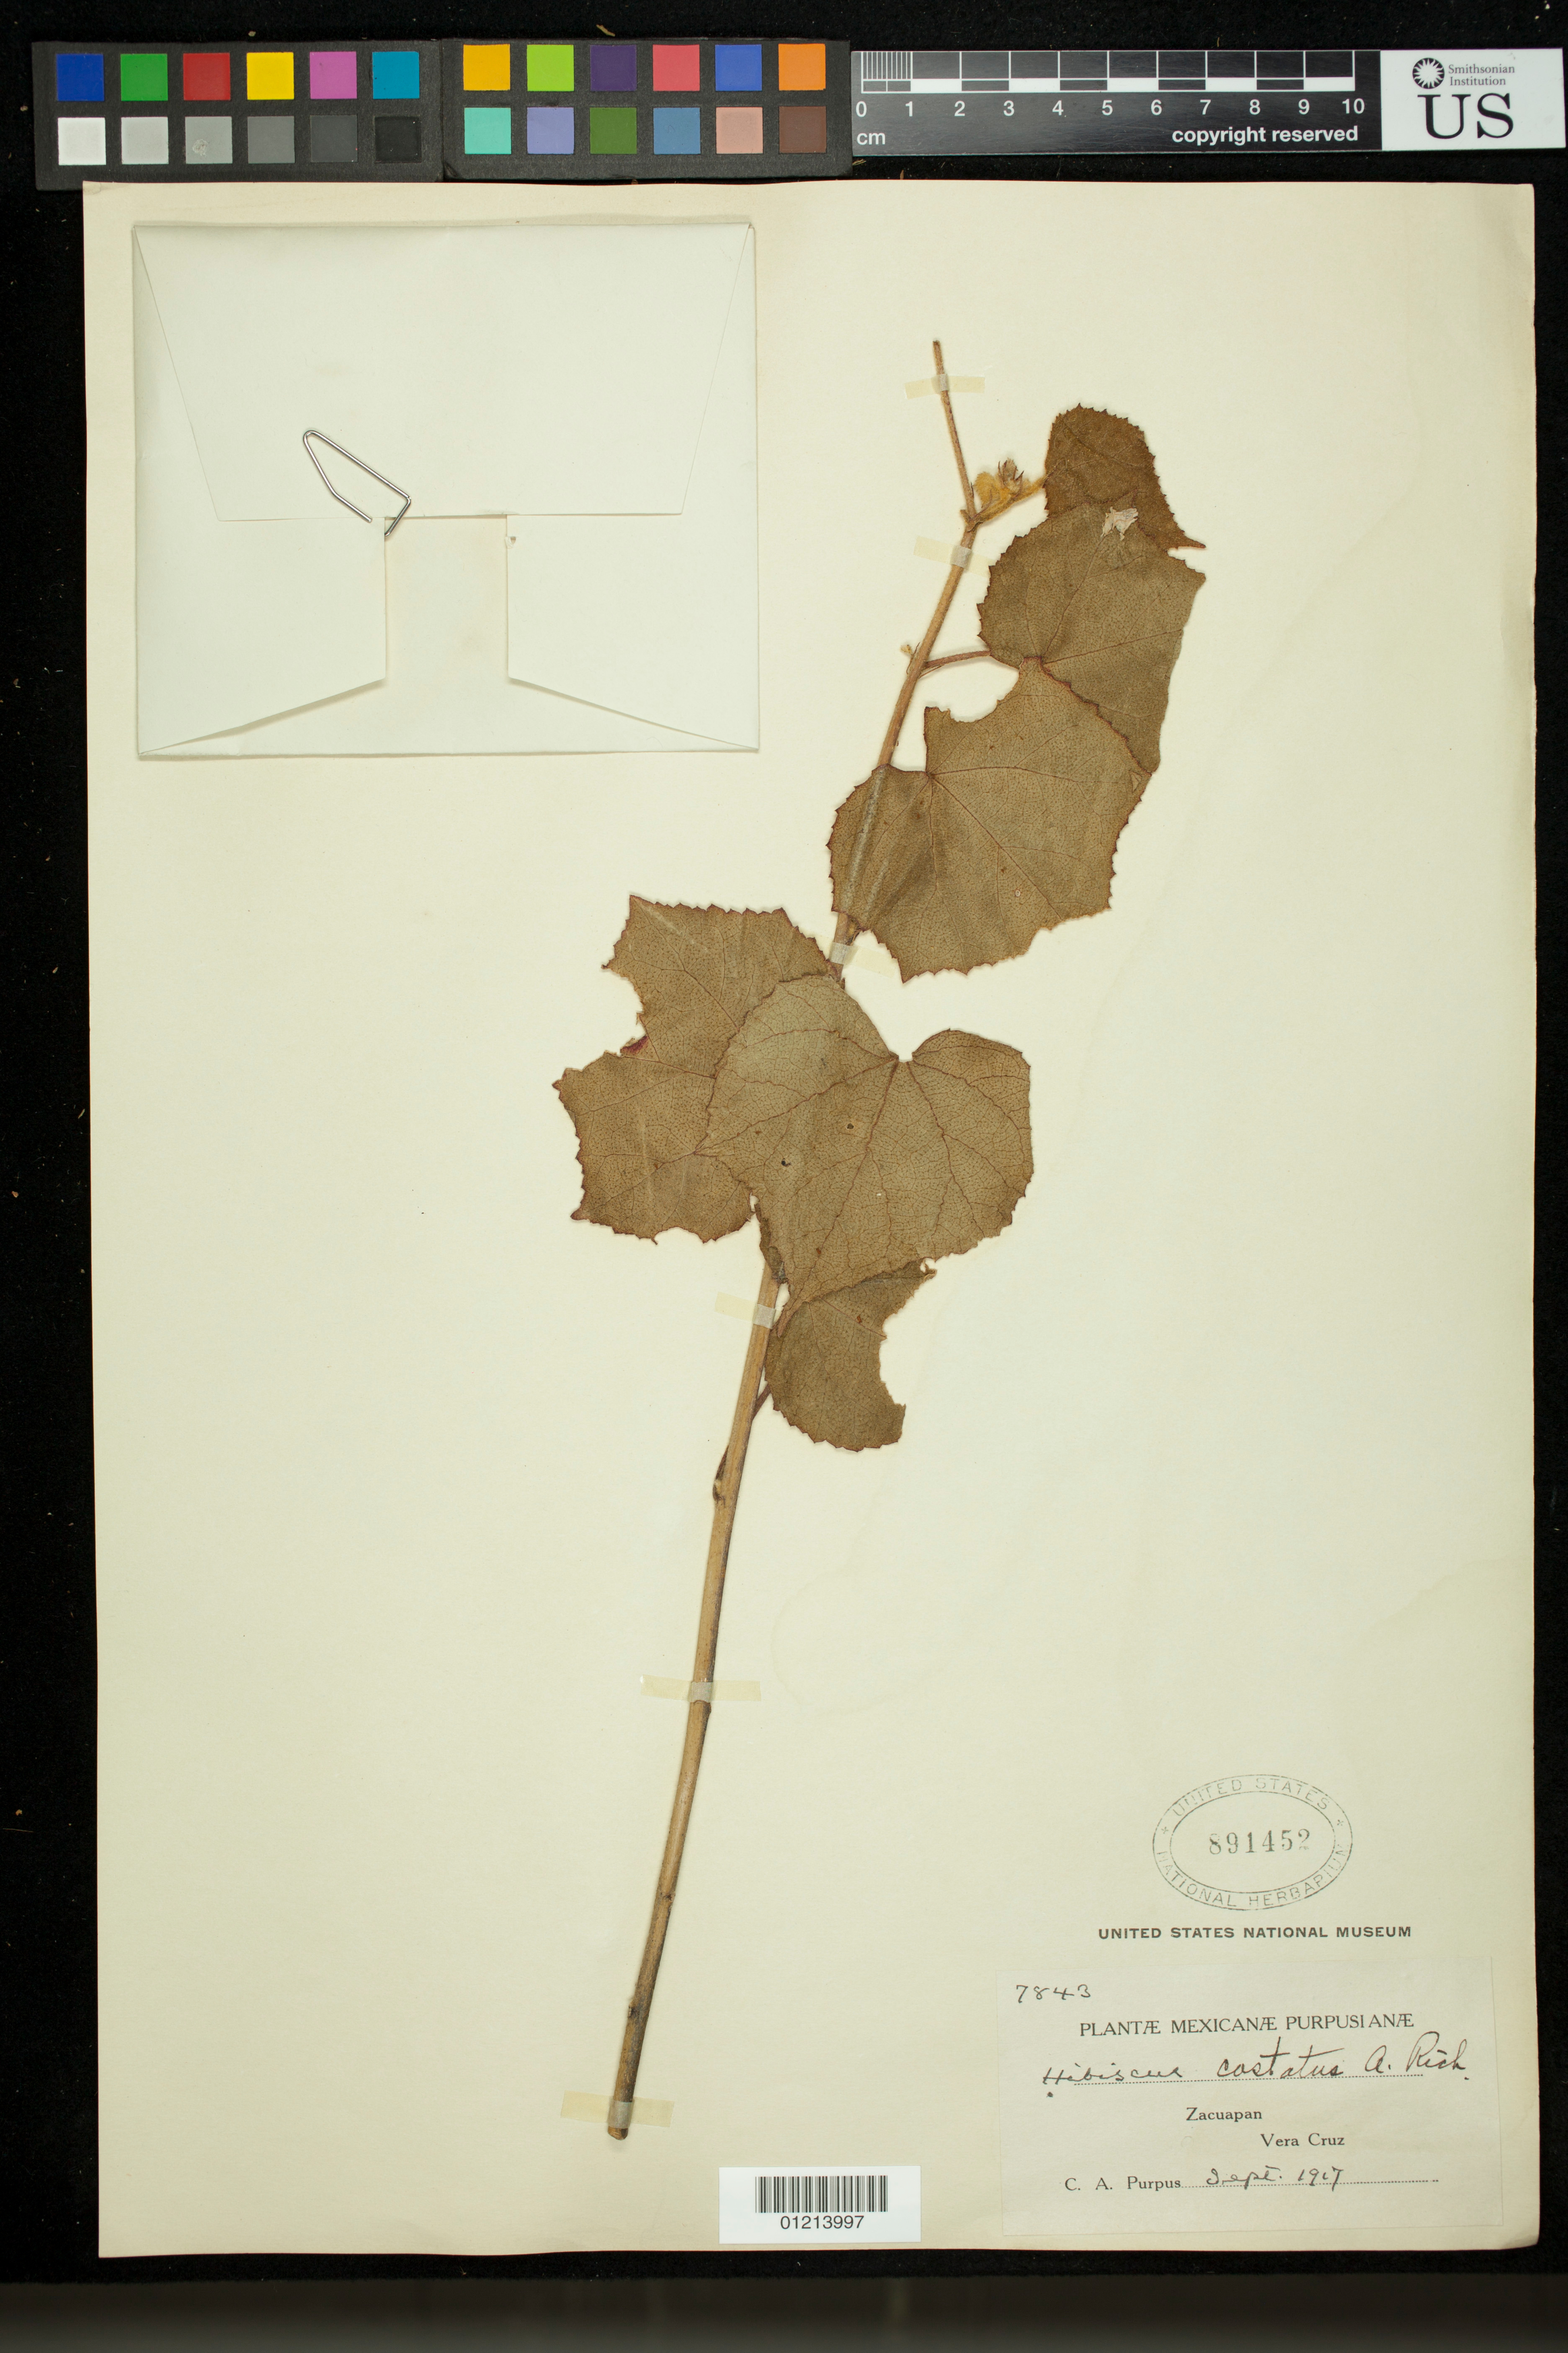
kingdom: Plantae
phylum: Tracheophyta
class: Magnoliopsida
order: Malvales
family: Malvaceae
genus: Sabdariffa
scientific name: Sabdariffa costata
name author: (A. Rich.) M.M. Hanes & R.L. Barrett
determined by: Dorr, Laurence J., Curator (BOT), Smithsonian Institution - National Museum of Natural History (UNITED STATES)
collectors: C. A. Purpus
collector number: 7843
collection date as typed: Sep 1917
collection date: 1917-09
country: Mexico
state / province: Veracruz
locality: Zacuapan.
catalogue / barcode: US 891452